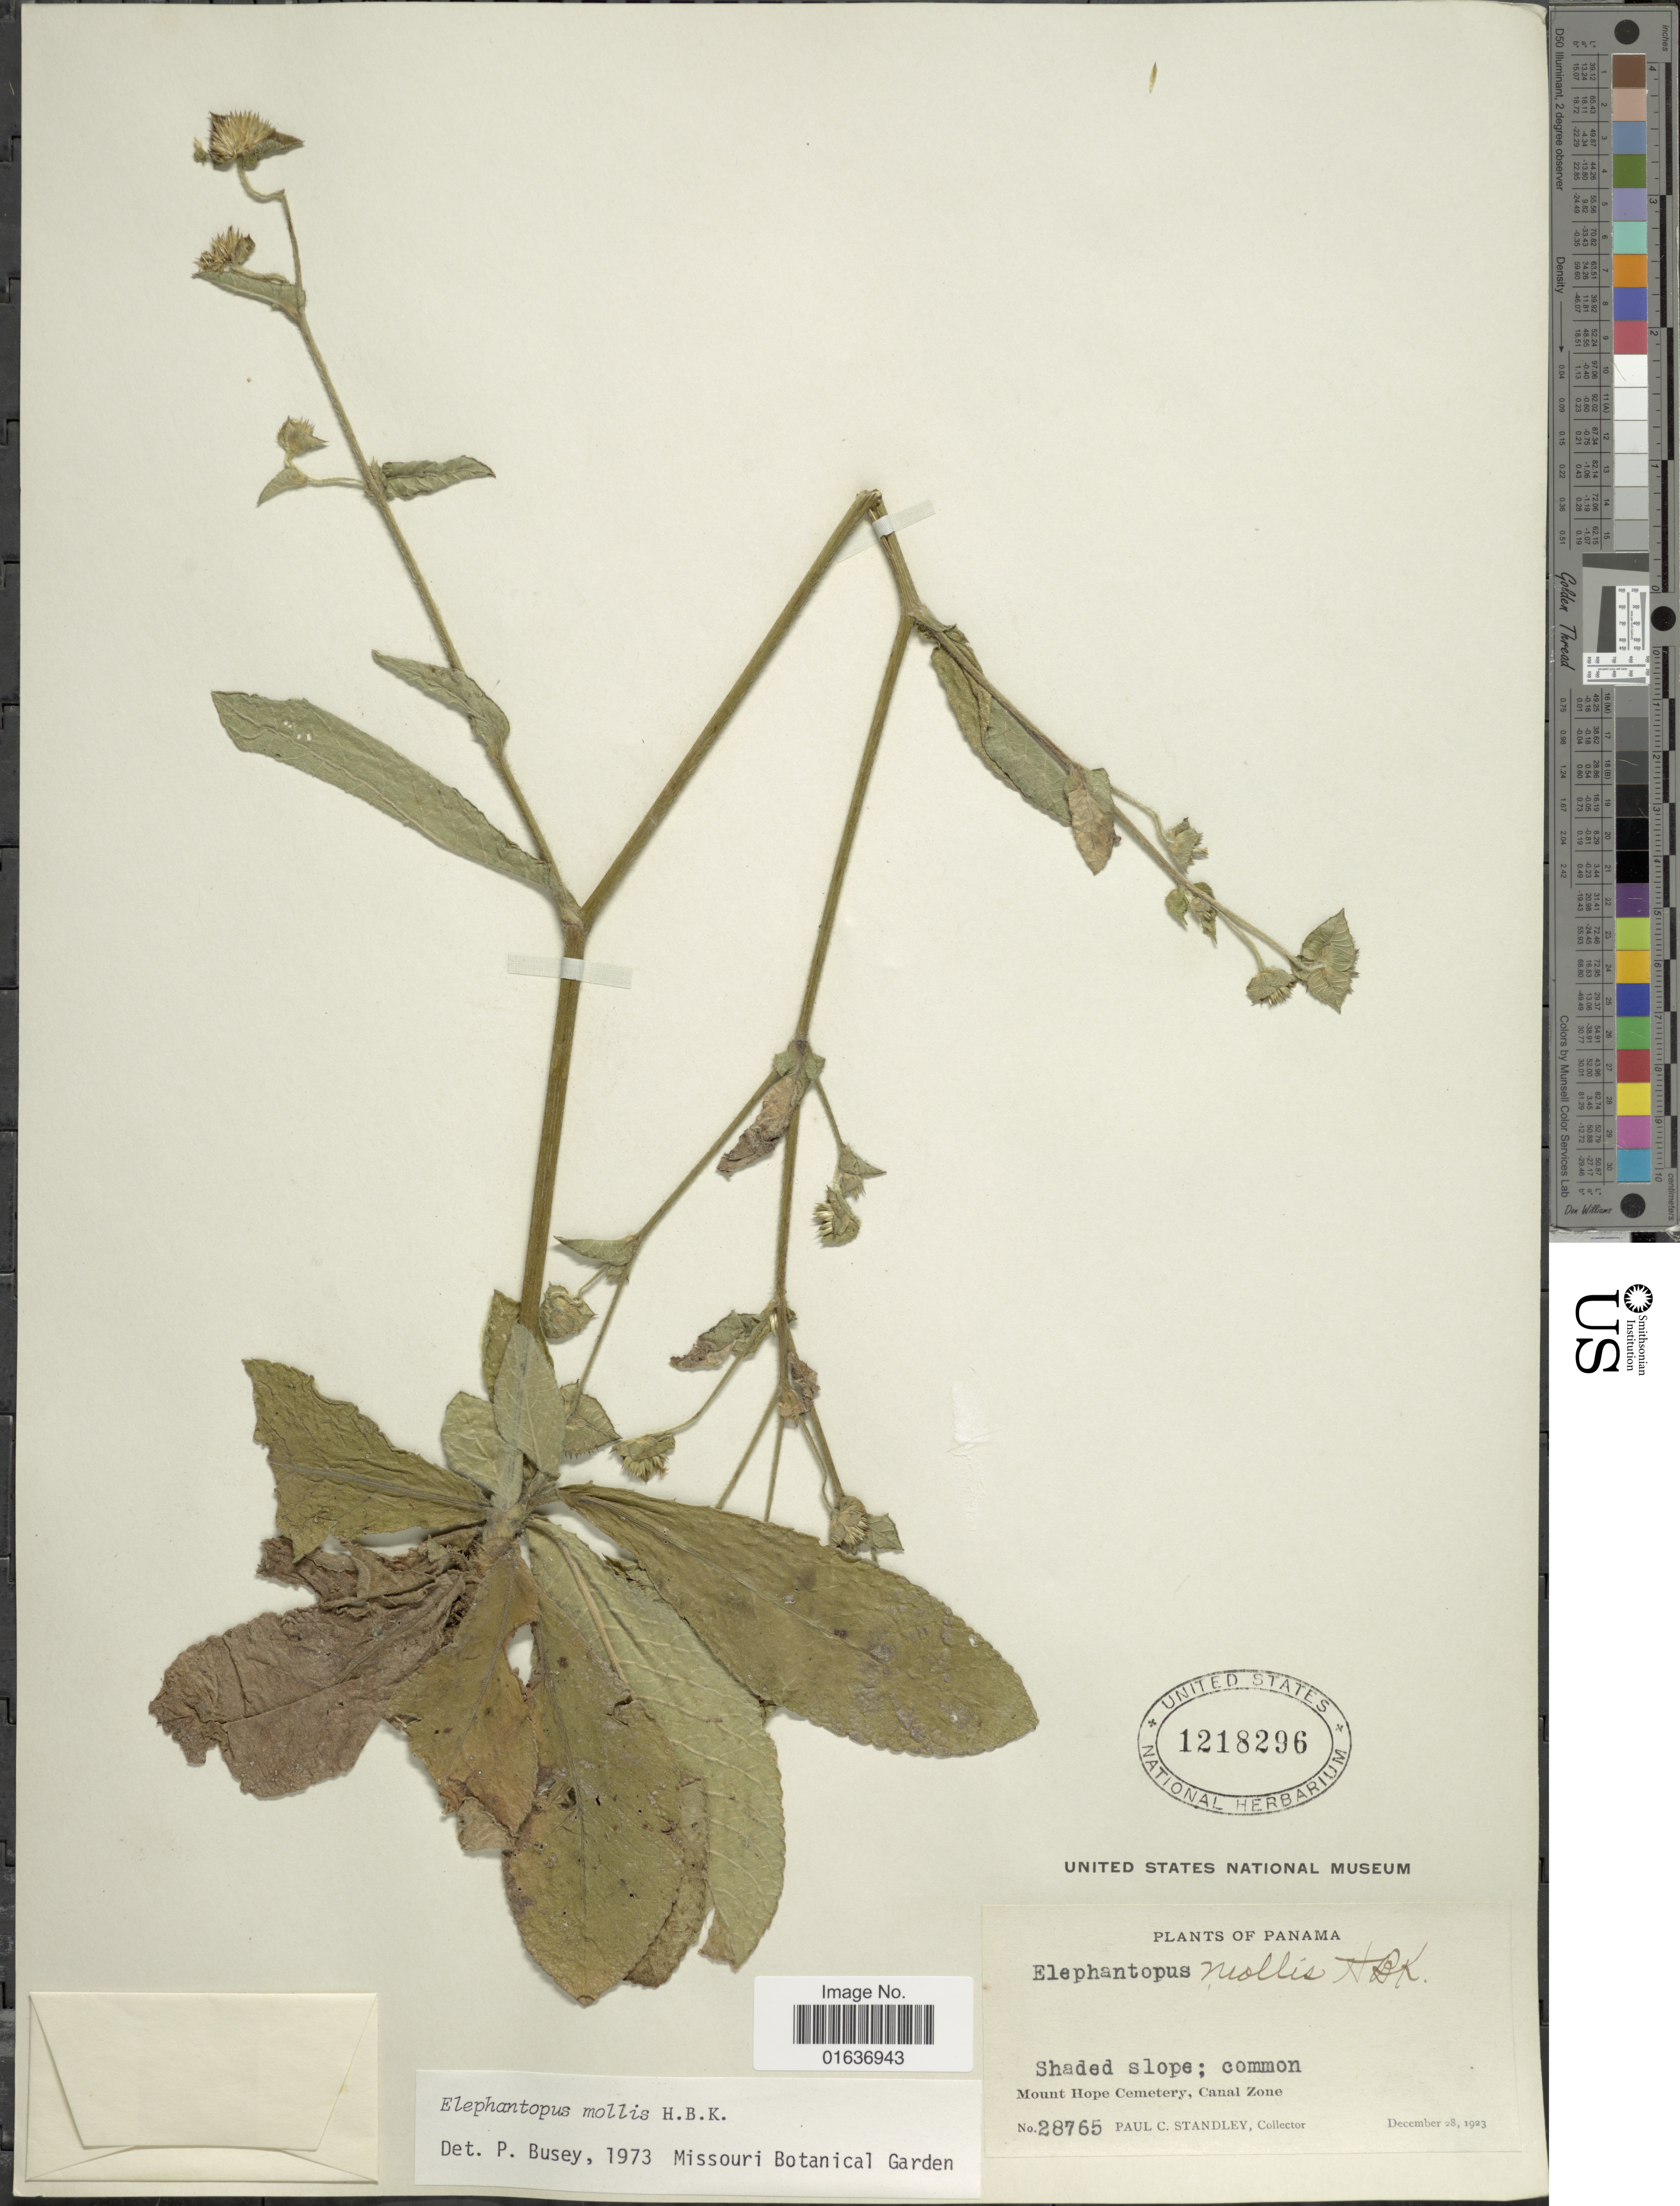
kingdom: Plantae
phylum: Tracheophyta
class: Magnoliopsida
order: Asterales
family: Asteraceae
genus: Elephantopus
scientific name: Elephantopus mollis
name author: Kunth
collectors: P. C. Standley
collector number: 28765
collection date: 1923-12-28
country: Panama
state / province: Colón / Panamá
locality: Shaded slope, Moutn Hope Cemetery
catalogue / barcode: US 1218296